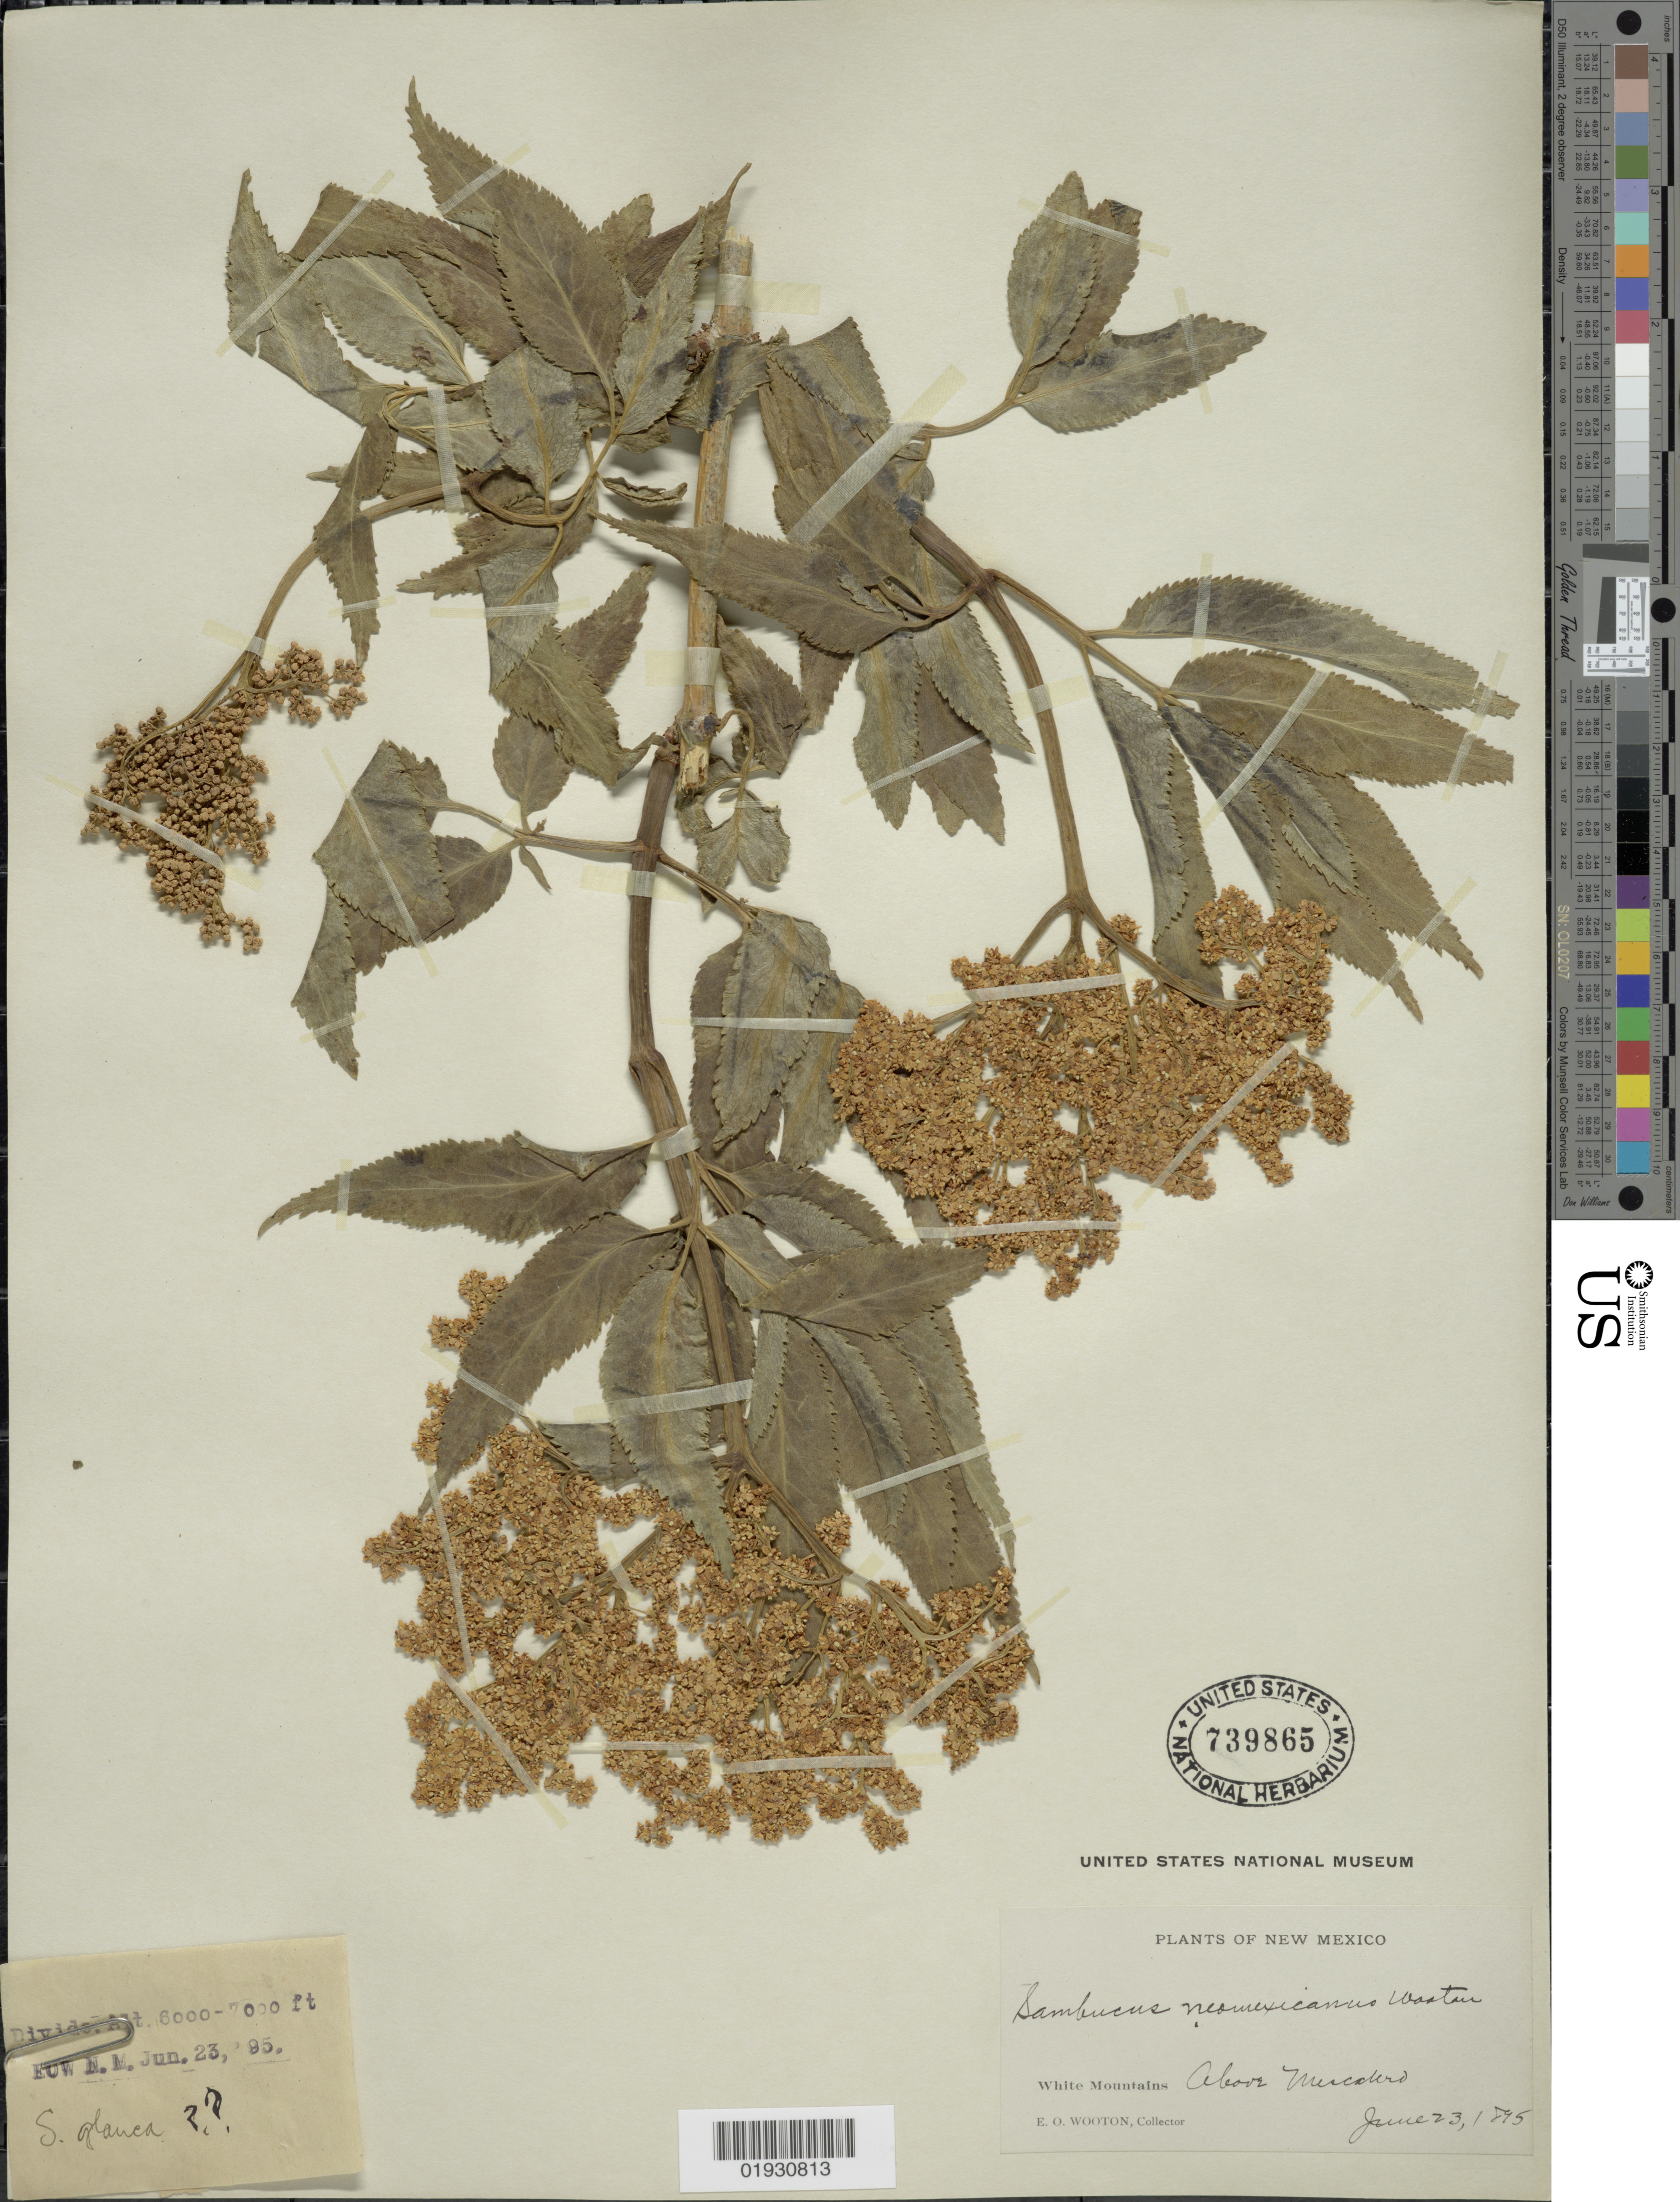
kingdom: Plantae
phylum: Tracheophyta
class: Magnoliopsida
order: Dipsacales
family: Viburnaceae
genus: Sambucus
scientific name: Sambucus cerulea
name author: Raf.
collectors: E. O. Wooton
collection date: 1895-06-23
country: United States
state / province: New Mexico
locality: White Mountains, Above Mescalero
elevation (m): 1829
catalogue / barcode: US 739865